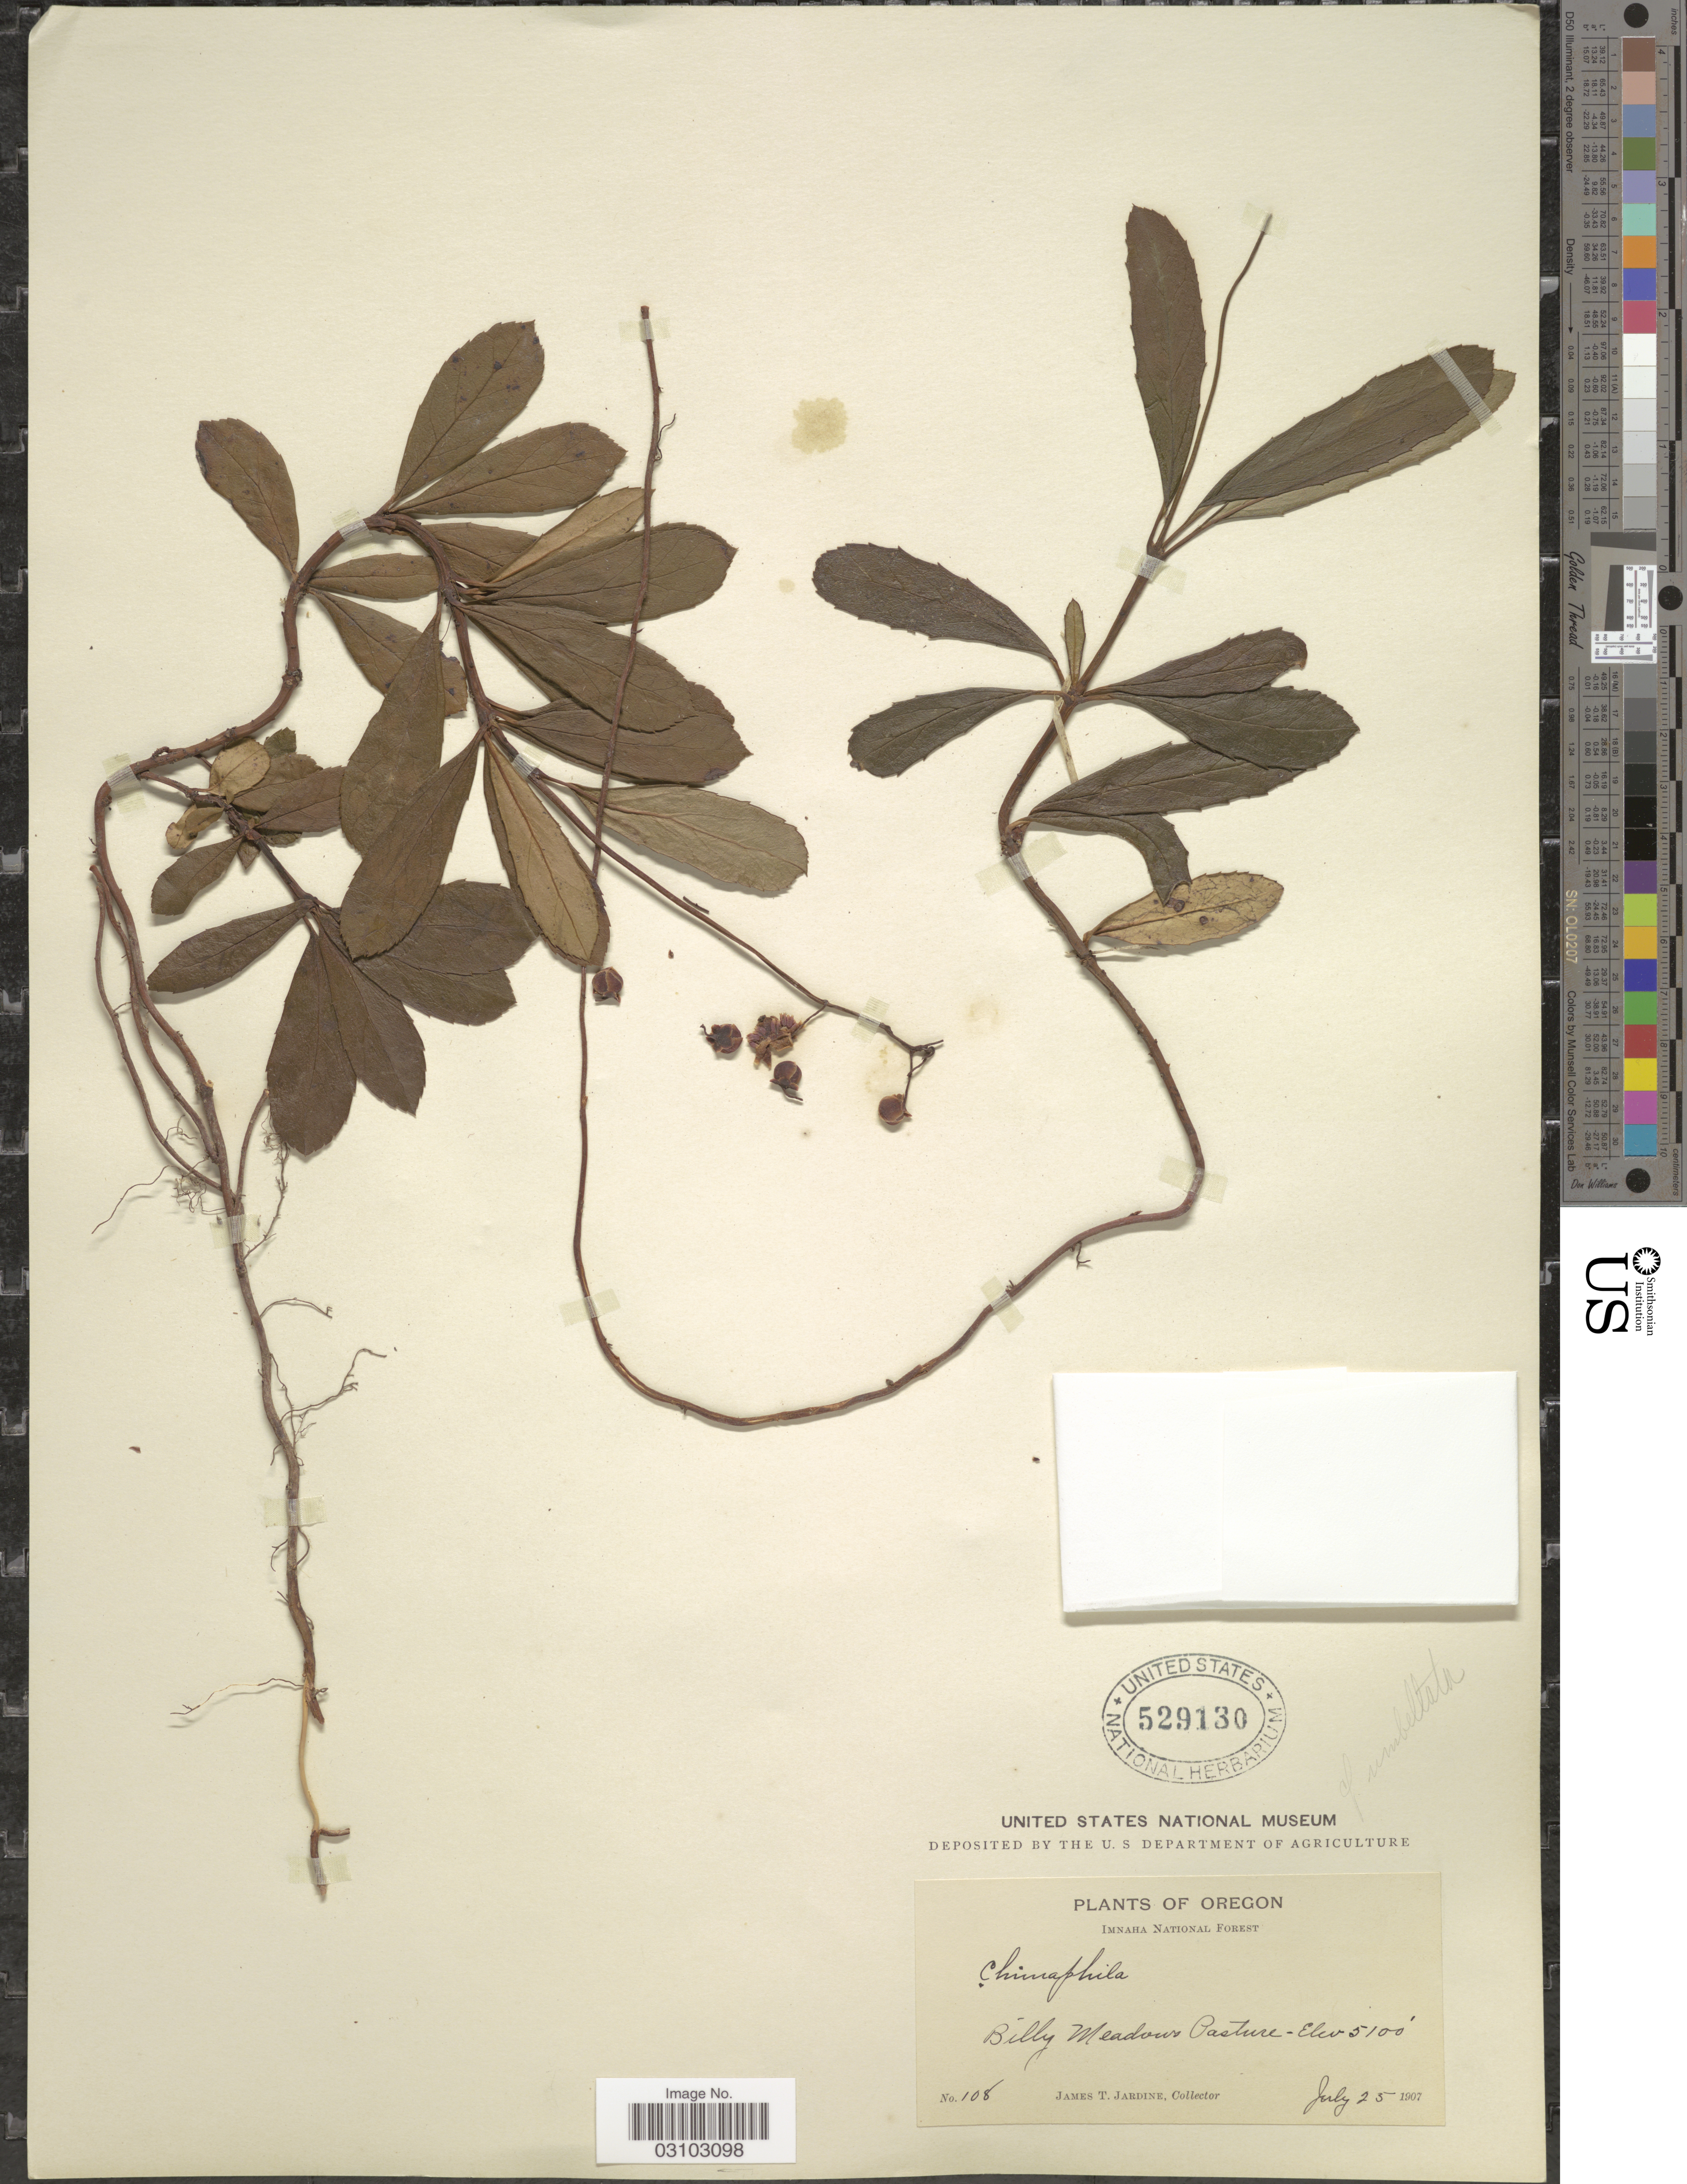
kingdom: Plantae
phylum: Tracheophyta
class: Magnoliopsida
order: Ericales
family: Ericaceae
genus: Chimaphila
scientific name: Chimaphila umbellata var. occidentalis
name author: (Rydb.) S.F. Blake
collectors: J. T. Jardine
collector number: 108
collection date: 1907-07-25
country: United States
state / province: Oregon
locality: Imnaha National Forest, Billy Meadows Pasture.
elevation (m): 1554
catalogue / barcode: US 529130